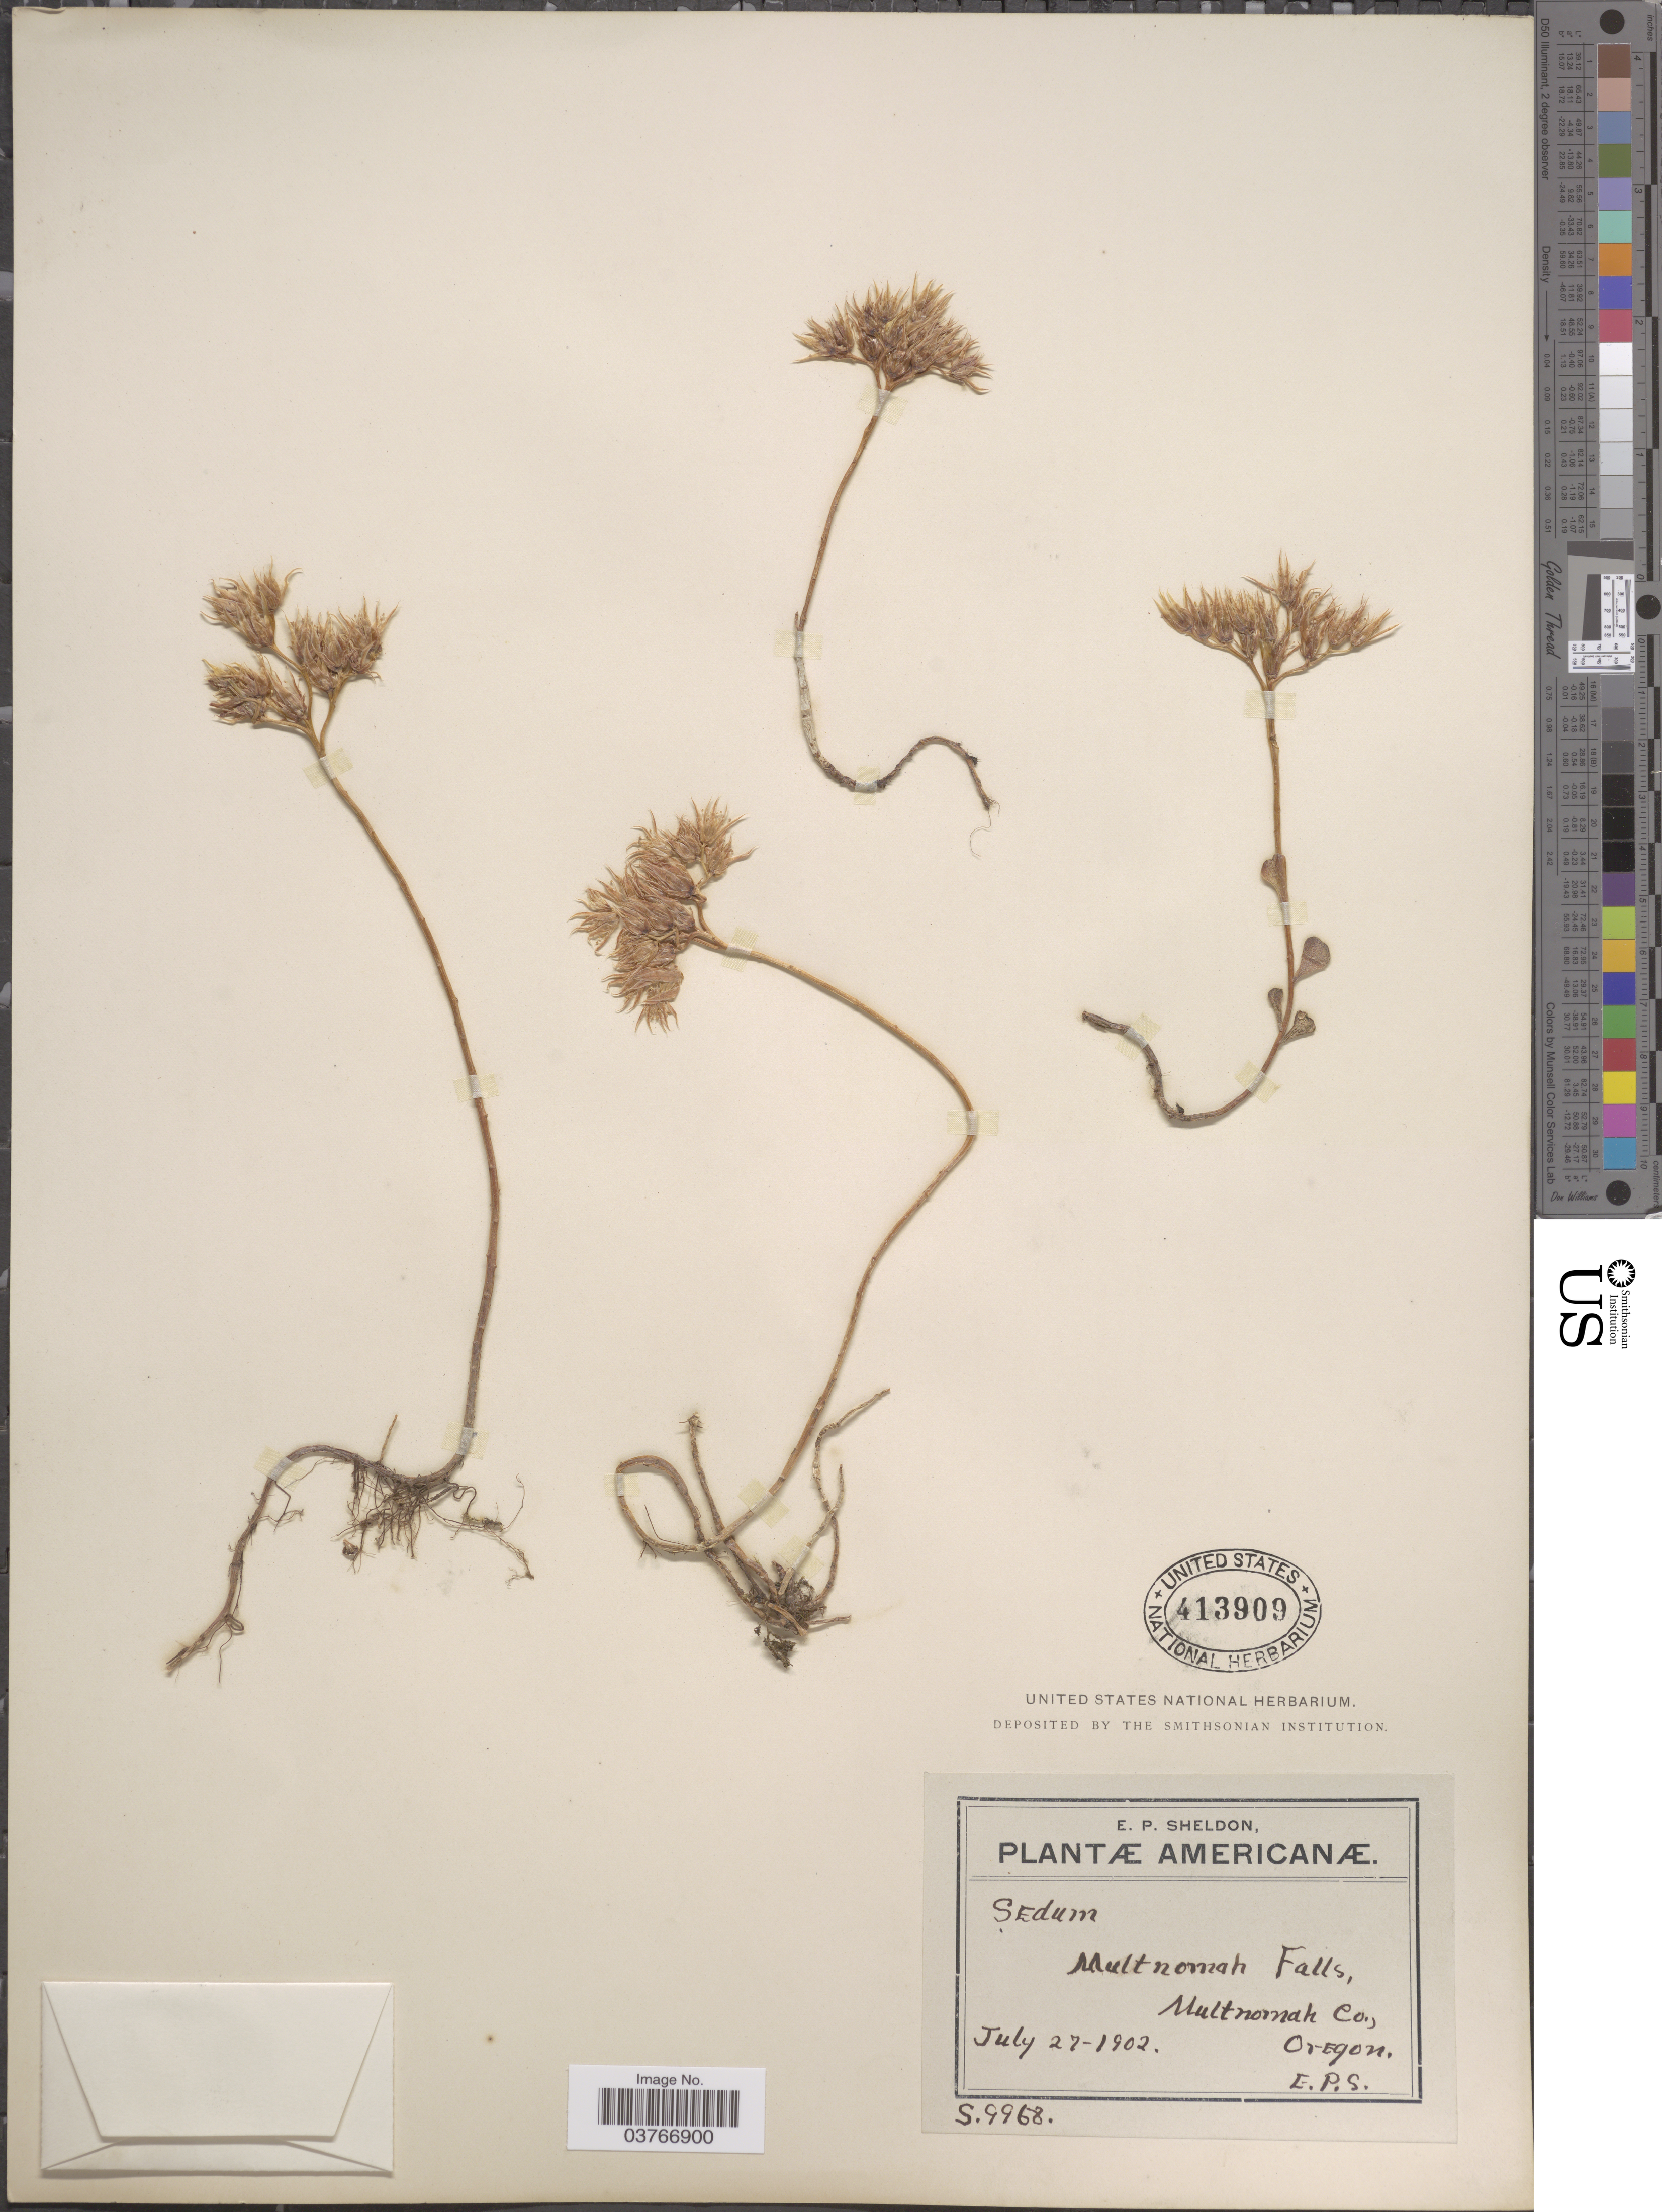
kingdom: Plantae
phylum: Tracheophyta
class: Magnoliopsida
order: Saxifragales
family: Crassulaceae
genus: Sedum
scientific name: Sedum sp.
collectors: E. P. Sheldon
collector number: S9968*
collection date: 1902-07-27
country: United States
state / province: Oregon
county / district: Multnomah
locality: Americanæ. Multnomah Falls, Multnomah Co.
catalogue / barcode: US 413909